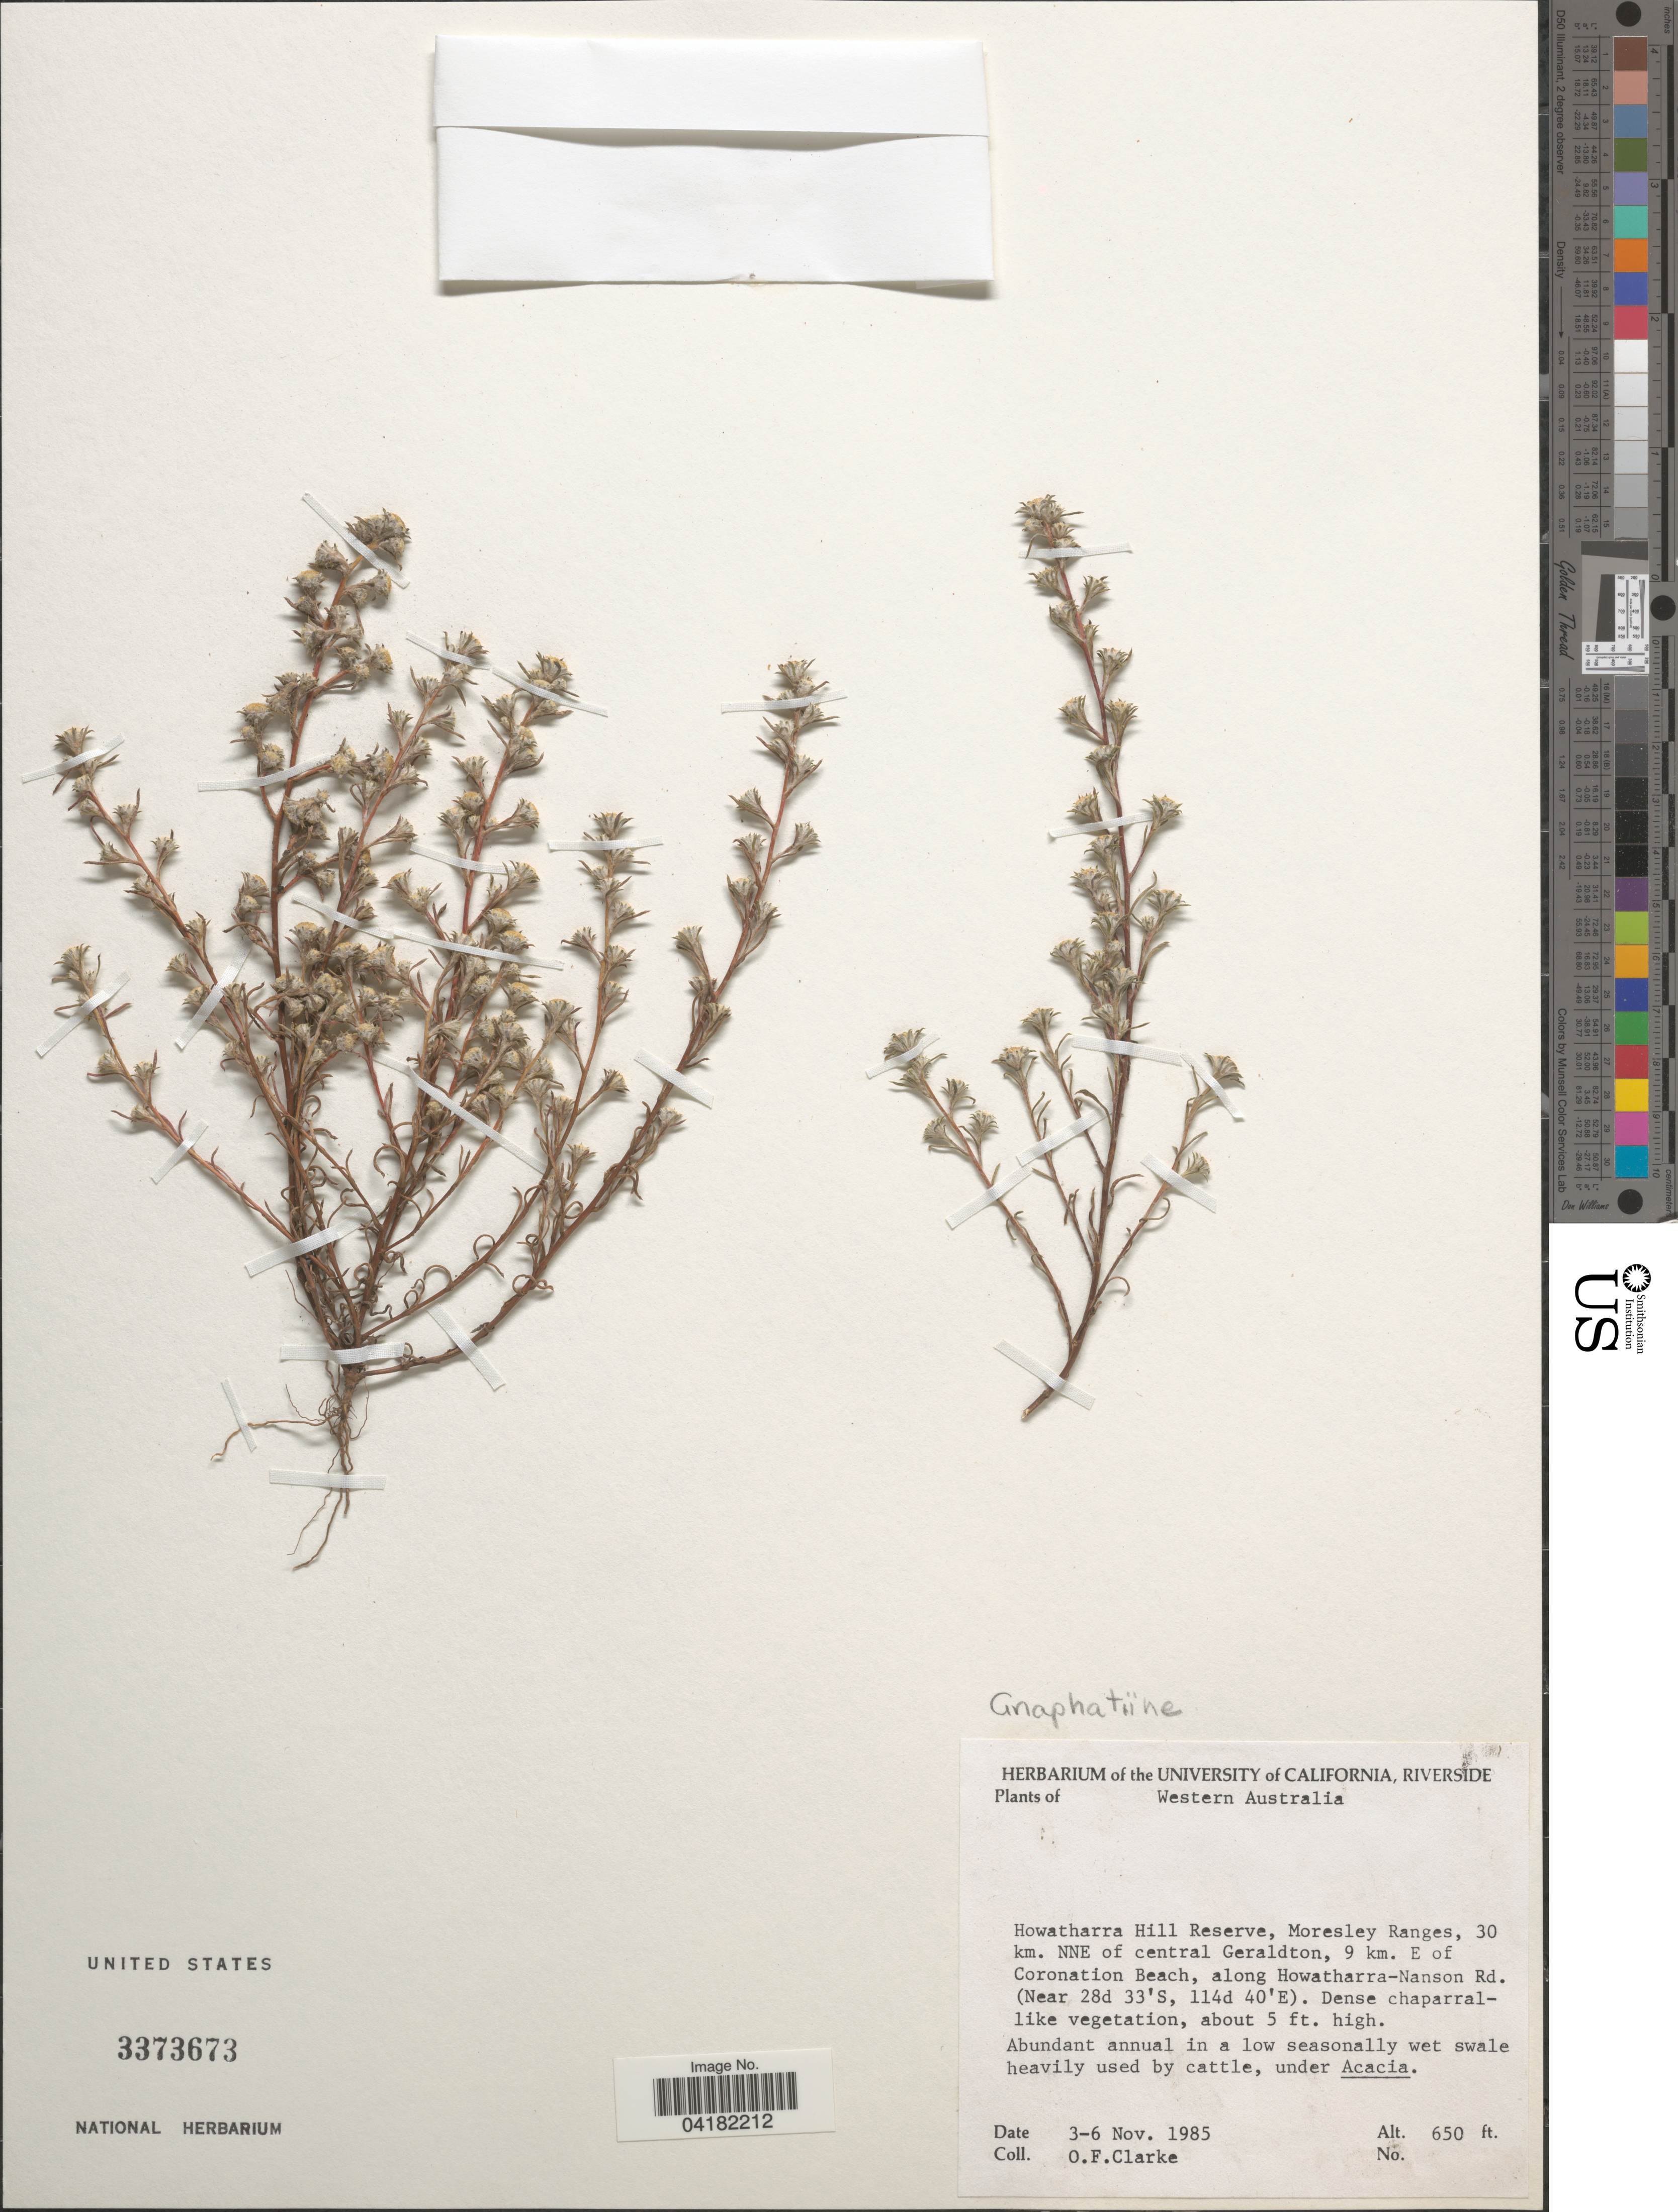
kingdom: Plantae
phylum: Tracheophyta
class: Magnoliopsida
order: Asterales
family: Asteraceae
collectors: O. F. Clarke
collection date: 1985-11-03/1985-11-06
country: Australia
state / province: Western Australia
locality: Howatharra Hill Reserve, Moresley Ranges, 30 km. NNE of central Geraldton, 9 km. E of Coronation Beach, along Howatharra-Nanson Rd. (Near 28d 33'S, 114d 40'E).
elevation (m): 198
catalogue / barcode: US 3373673